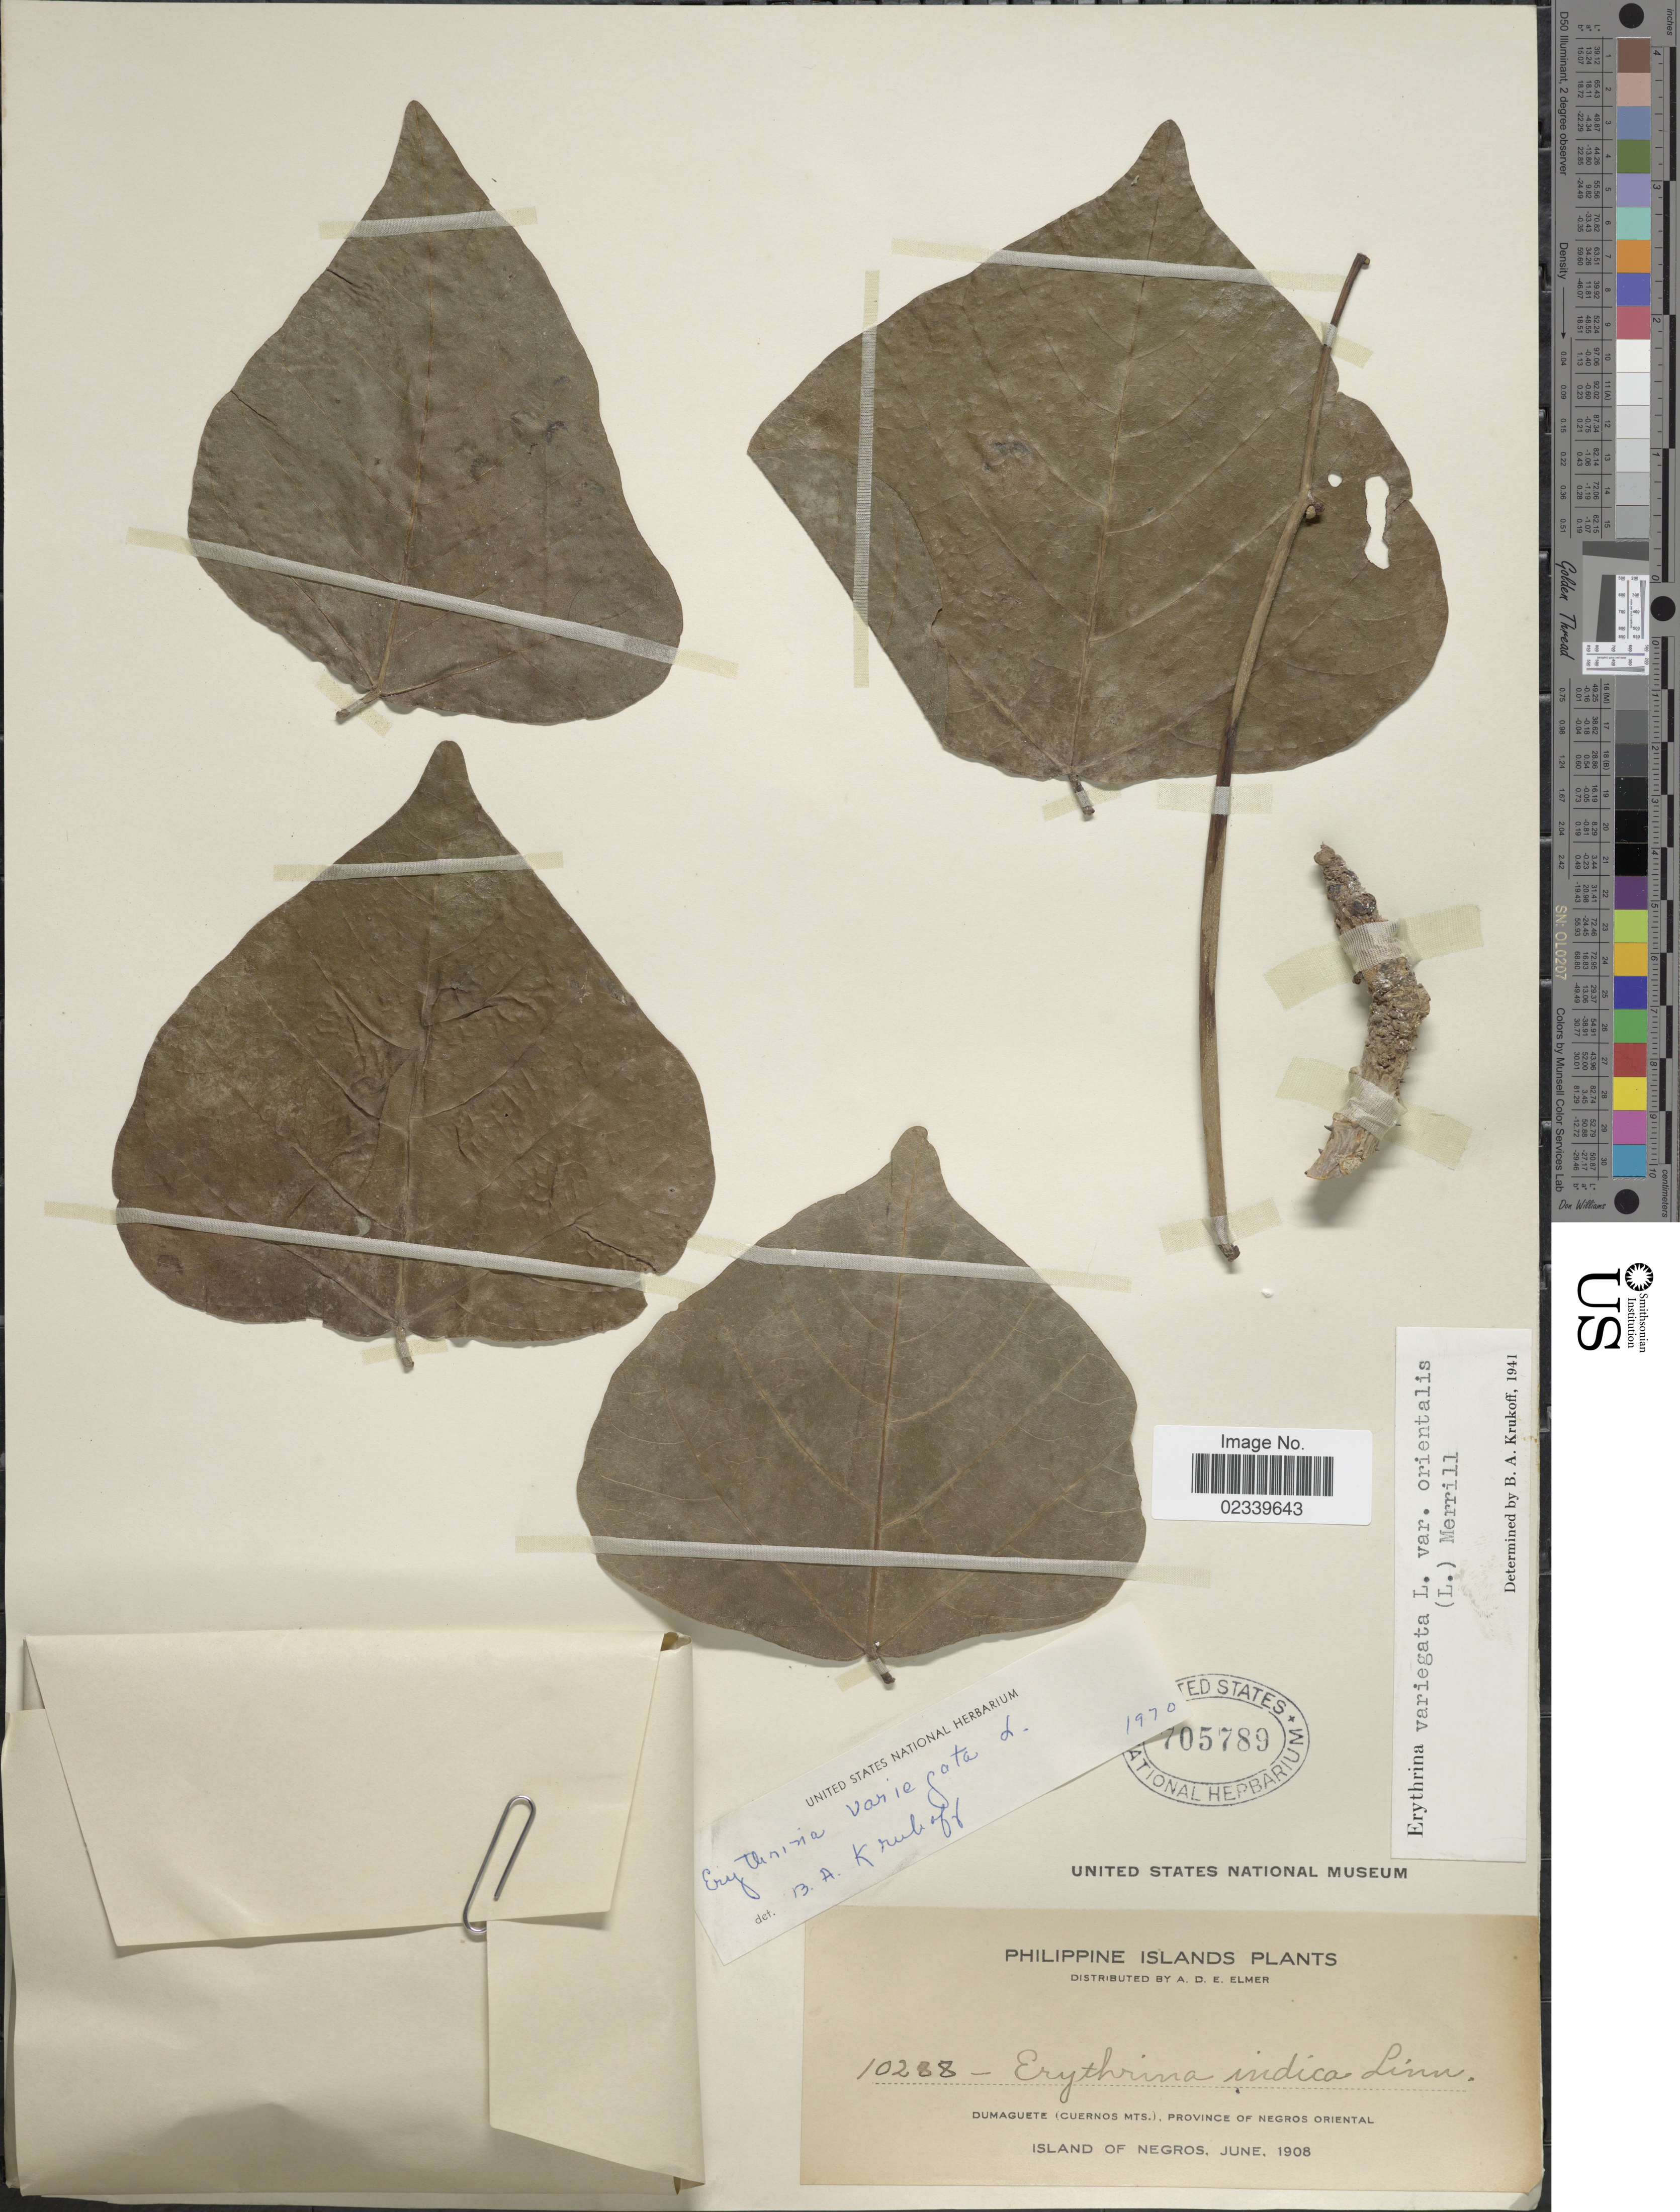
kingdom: Plantae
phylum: Tracheophyta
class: Magnoliopsida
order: Fabales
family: Fabaceae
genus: Erythrina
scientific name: Erythrina variegata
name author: L.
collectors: A. D. E. Elmer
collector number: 10288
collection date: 1908-06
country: Philippines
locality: Dumagueta (Cuernos Mts.) Province of Negros Oriental, Island of Negros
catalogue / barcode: US 705789